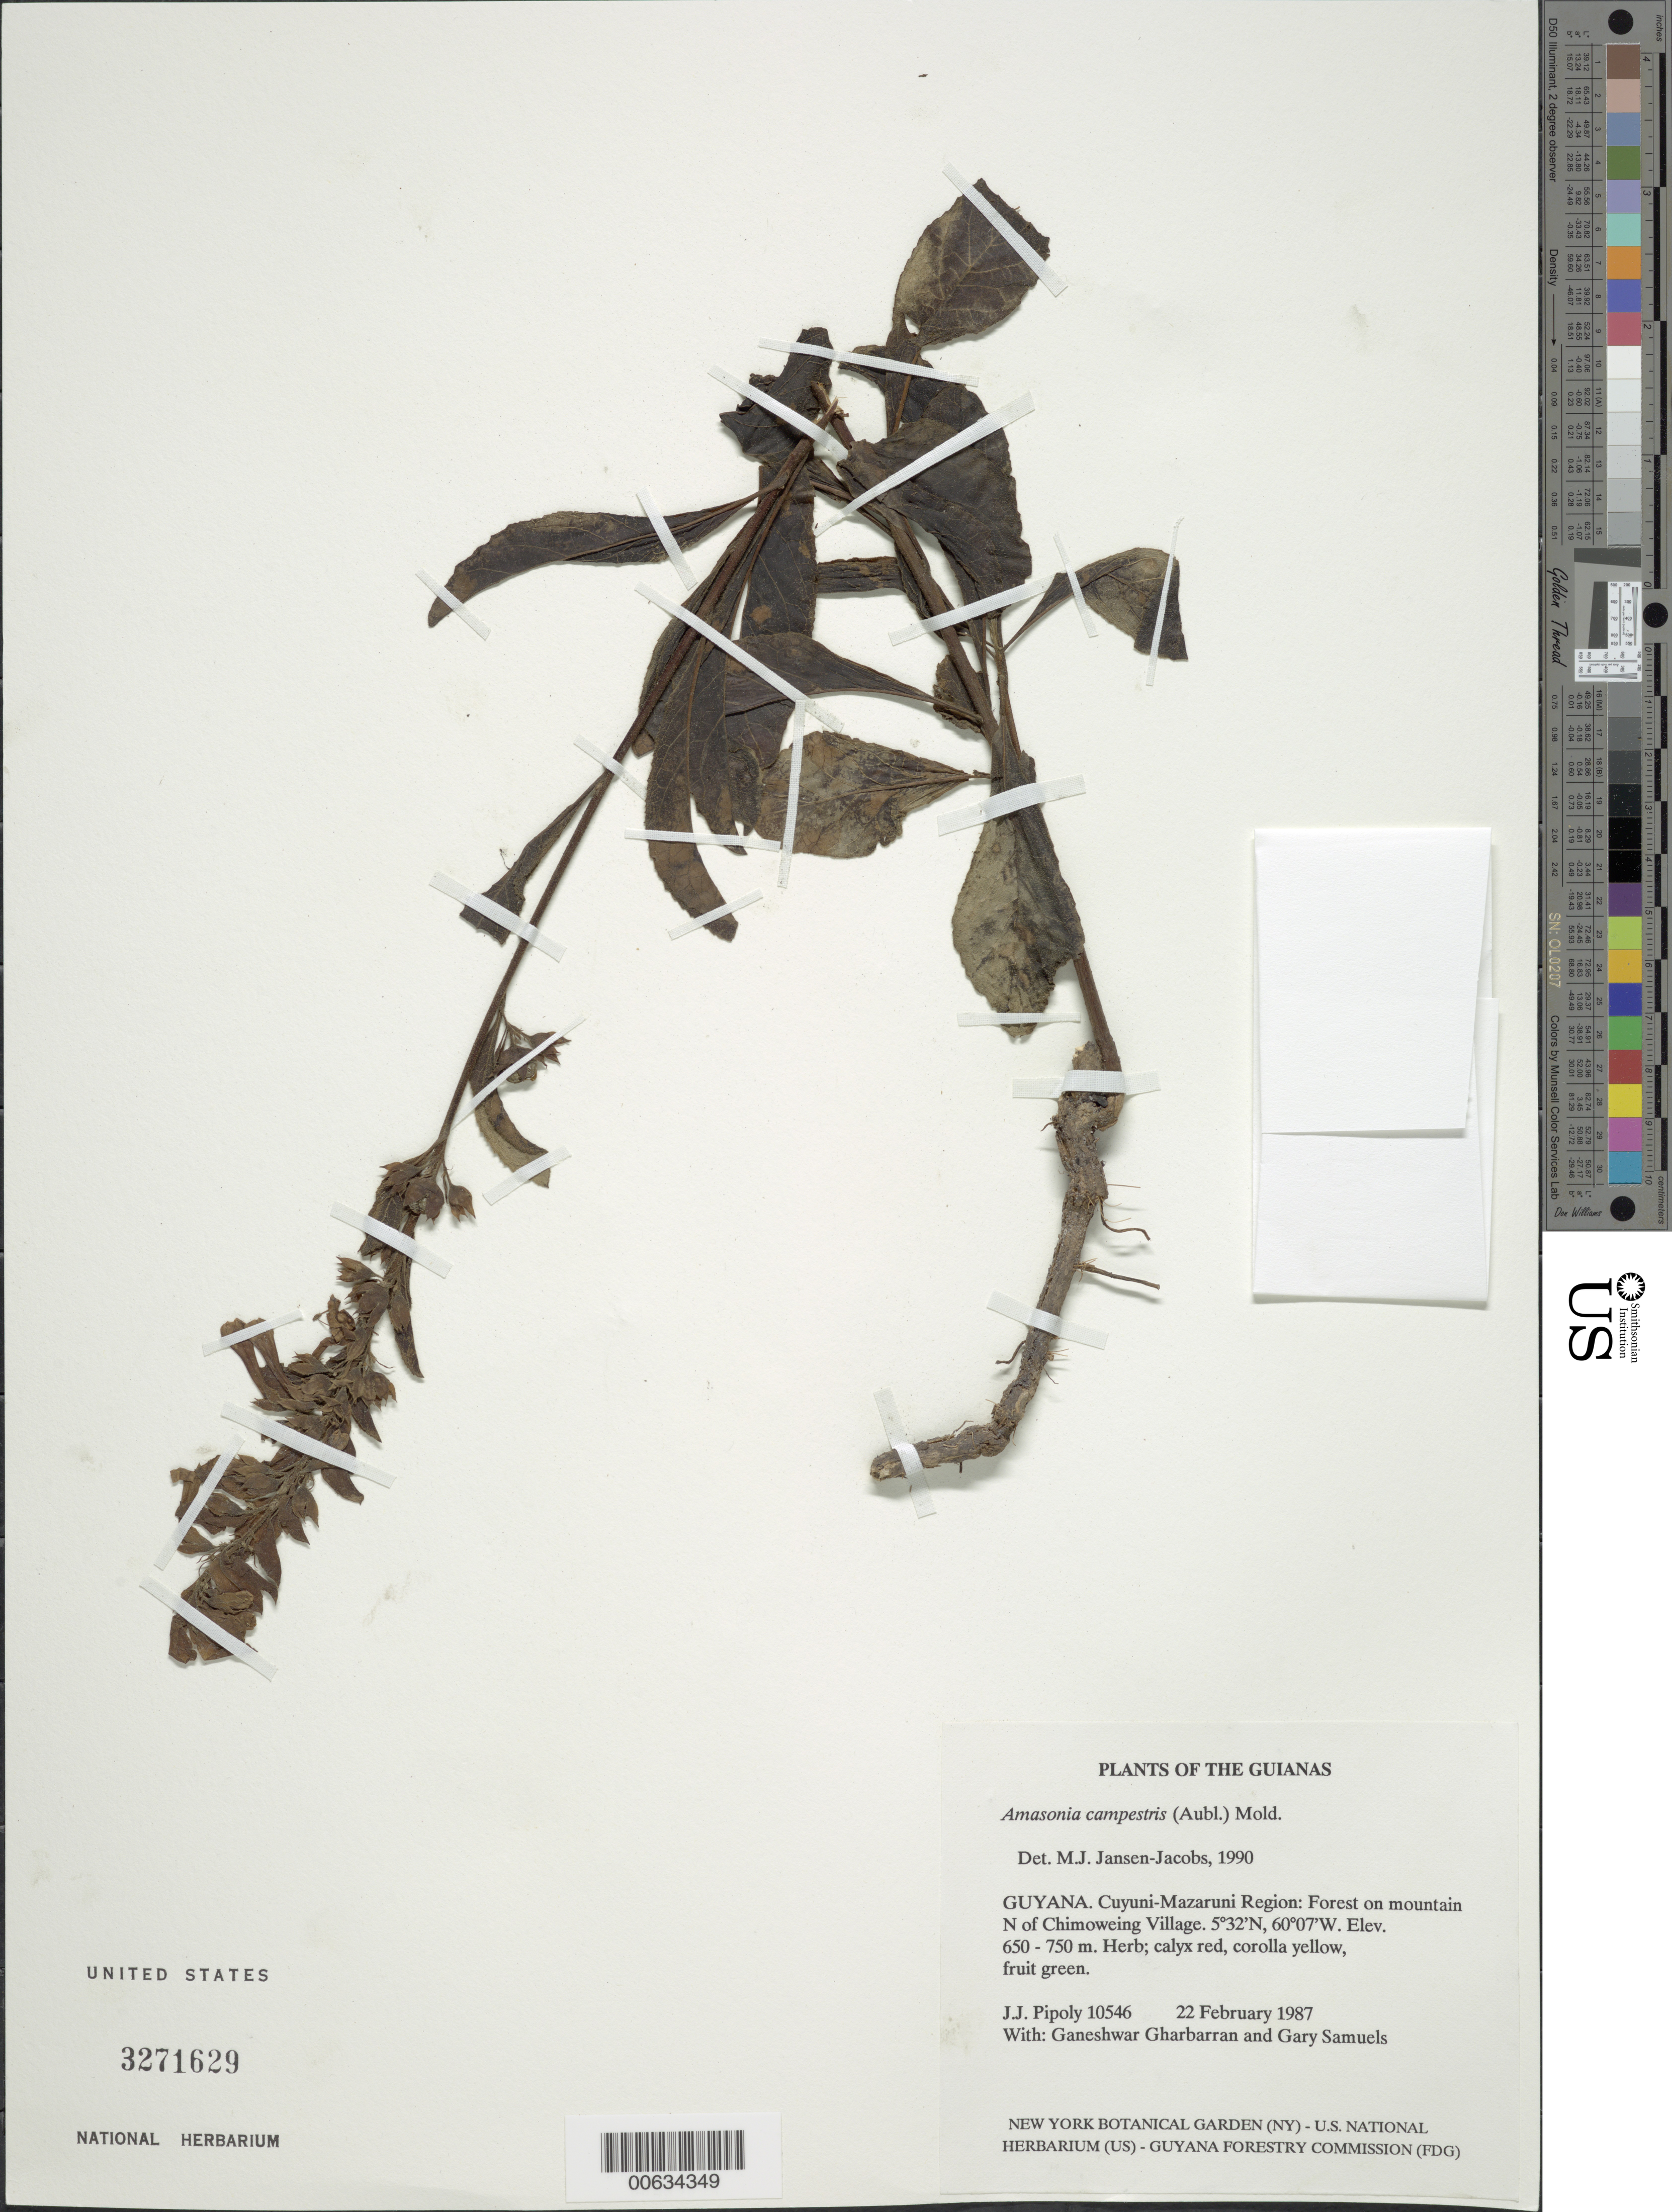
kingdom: Plantae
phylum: Tracheophyta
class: Magnoliopsida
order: Lamiales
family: Lamiaceae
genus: Amasonia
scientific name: Amasonia campestris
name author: (Aubl.) Moldenke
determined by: Jansen-Jacobs, M. J., (U), Nationaal Herbarium Nederland, Utrecht University branch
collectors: J. J. Pipoly, G. Gharbarran & G. Samuels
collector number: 10546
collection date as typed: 22 February 1987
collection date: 1987-02-22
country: Guyana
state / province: Cuyuni-Mazaruni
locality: Mountain N of Chinoweing Village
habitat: Forest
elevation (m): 650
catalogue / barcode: US 3271629